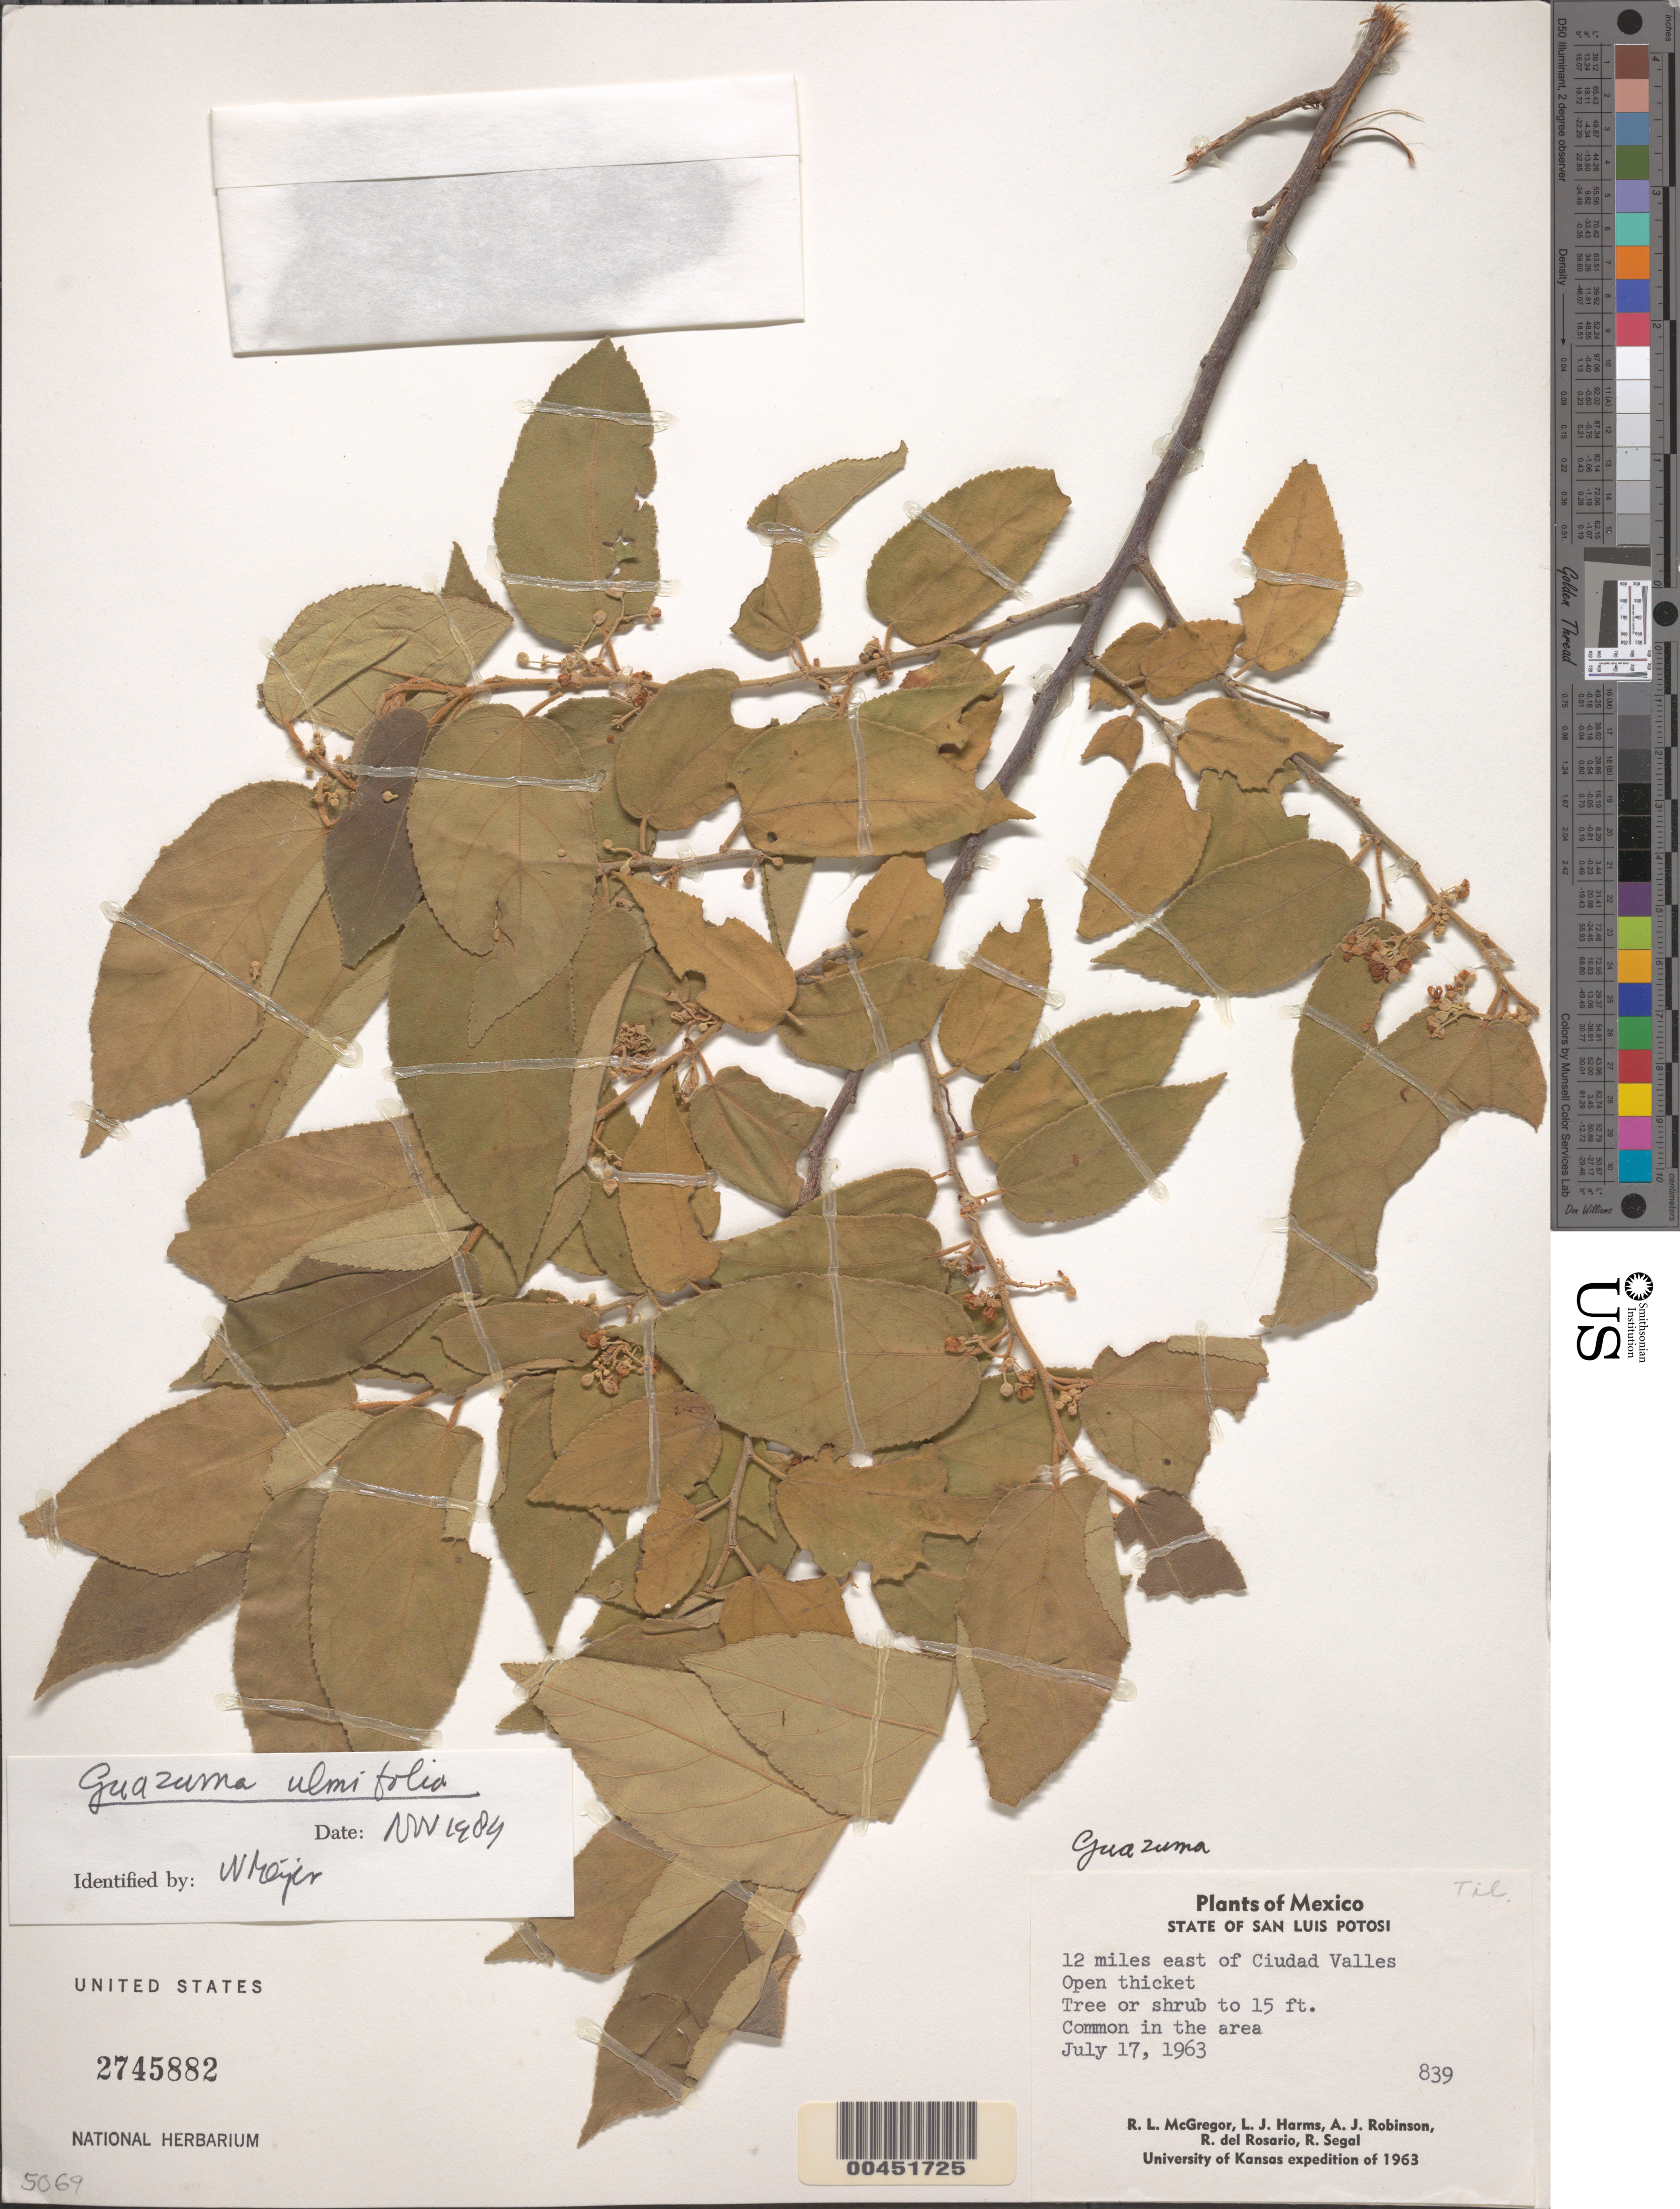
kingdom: Plantae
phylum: Tracheophyta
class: Magnoliopsida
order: Malvales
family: Malvaceae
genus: Guazuma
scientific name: Guazuma ulmifolia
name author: Lam.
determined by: Meijer, W.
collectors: R. McGregor, L. Harms, A. J. Robinson, R. del Rosario & R. Segal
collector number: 839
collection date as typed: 17 Jul 1963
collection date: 1963-07-17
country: Mexico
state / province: San Luis Potosí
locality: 12 mi. E of Ciudad Valles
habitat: open thicket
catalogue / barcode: US 2745882